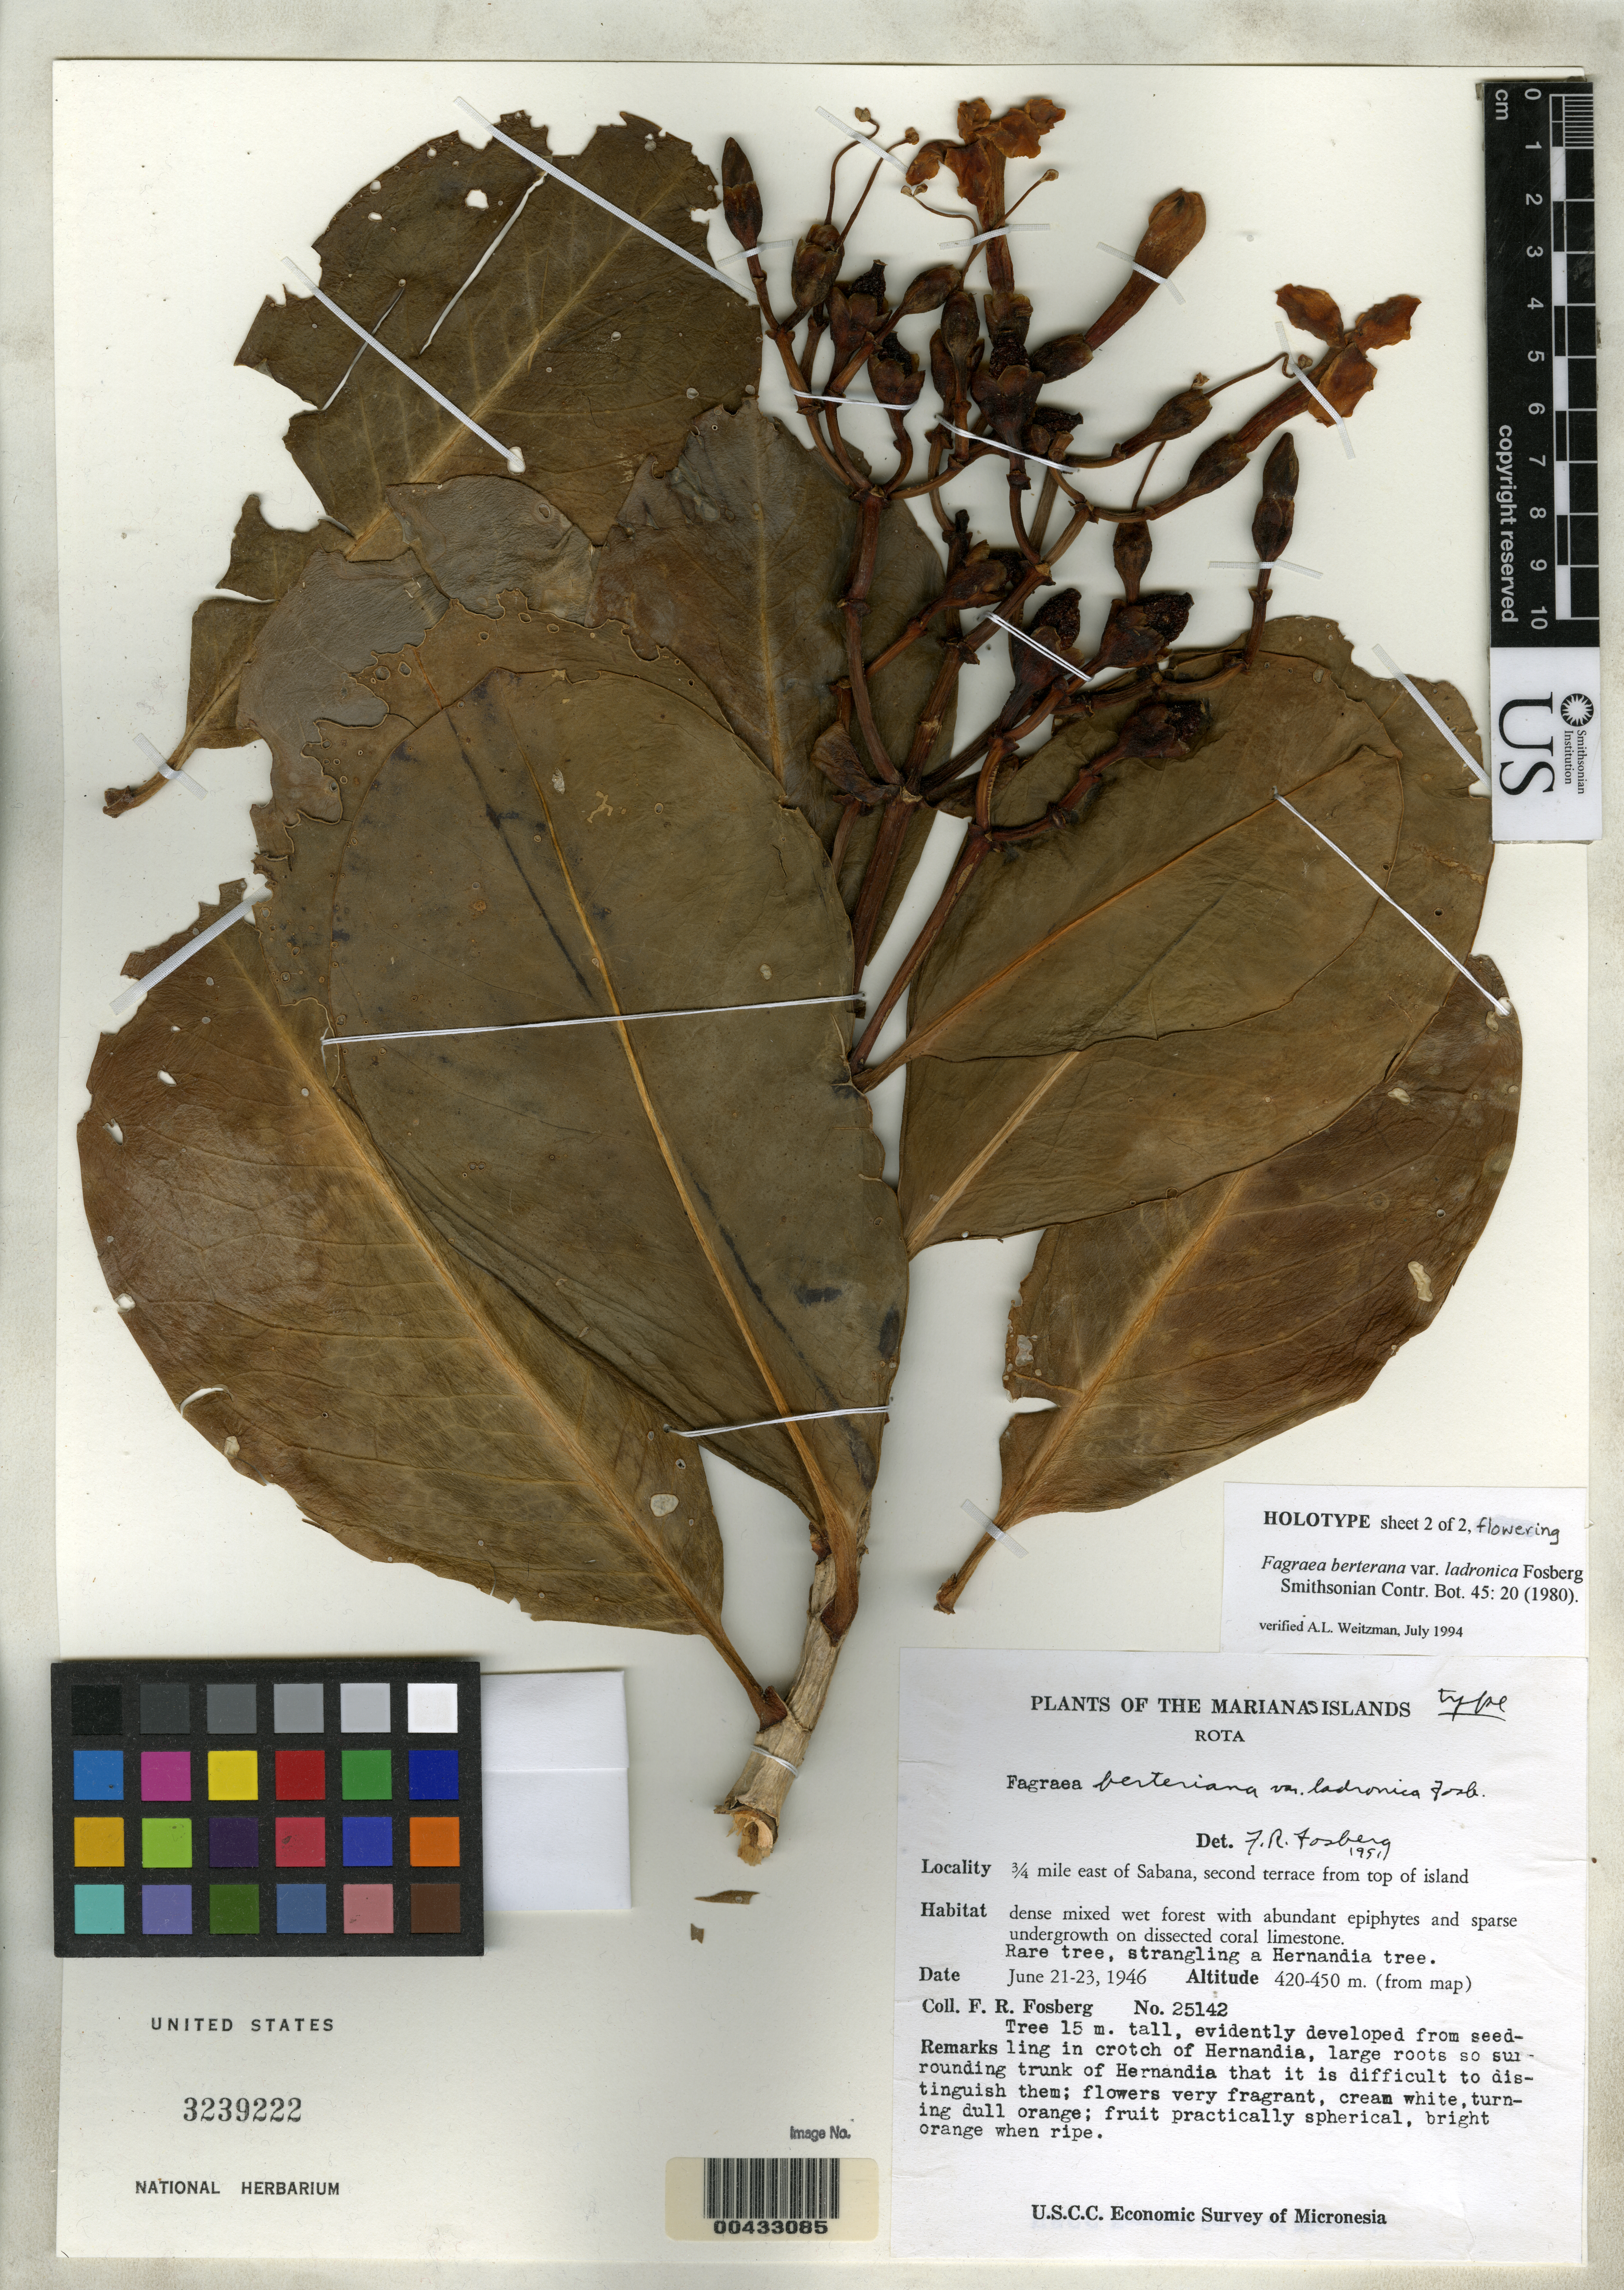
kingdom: Plantae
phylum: Tracheophyta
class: Magnoliopsida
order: Gentianales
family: Gentianaceae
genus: Fagraea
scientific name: Fagraea berteroana var. ladronica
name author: Fosberg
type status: Holotype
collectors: F. R. Fosberg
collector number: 25142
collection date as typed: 21 Jun 1946 to 23 Jun 1946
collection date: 1946-06-21/1946-06-23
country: Northern Mariana Islands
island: Rota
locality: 3/4 mi E of Sabana, second terrace from top of island.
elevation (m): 420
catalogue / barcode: US 3239222